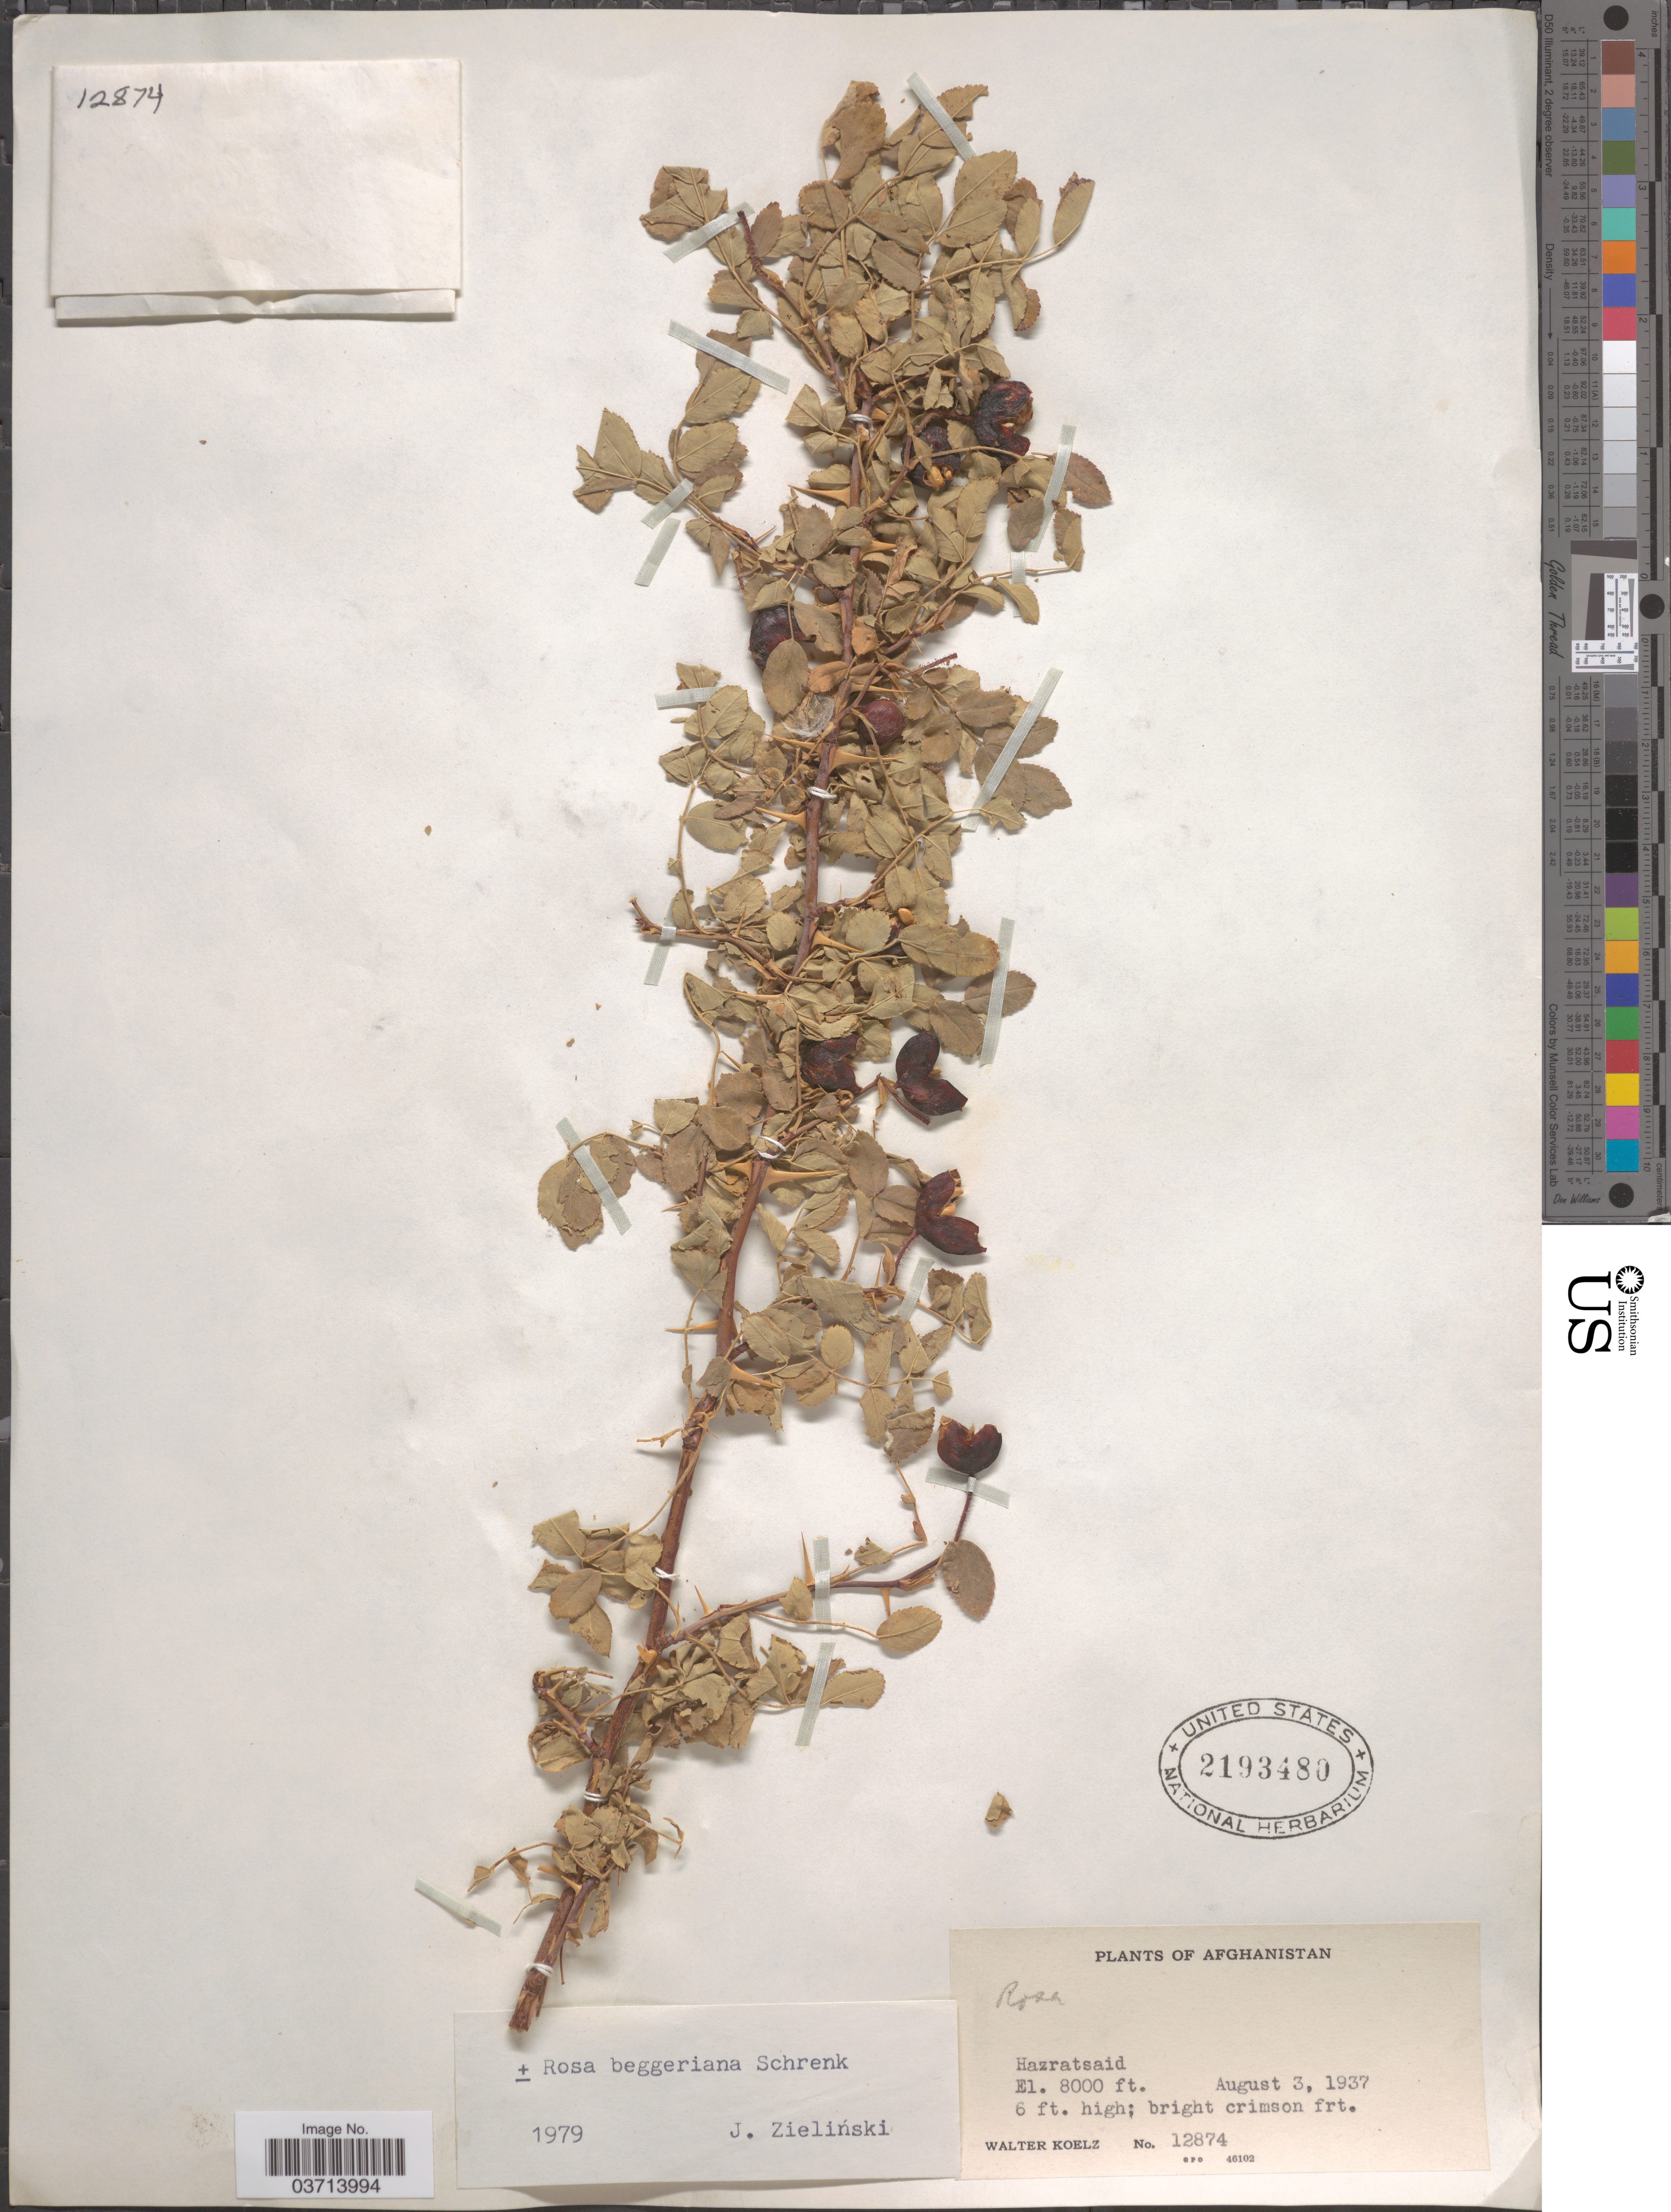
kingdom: Plantae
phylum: Tracheophyta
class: Magnoliopsida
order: Rosales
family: Rosaceae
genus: Rosa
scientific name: Rosa beggeriana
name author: Schrenk ex Fisch. & C.A. Mey.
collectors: W. N. Koelz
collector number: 12874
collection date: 1937-08-03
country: Afghanistan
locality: Hazratsaid.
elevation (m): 2438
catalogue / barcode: US 2193480